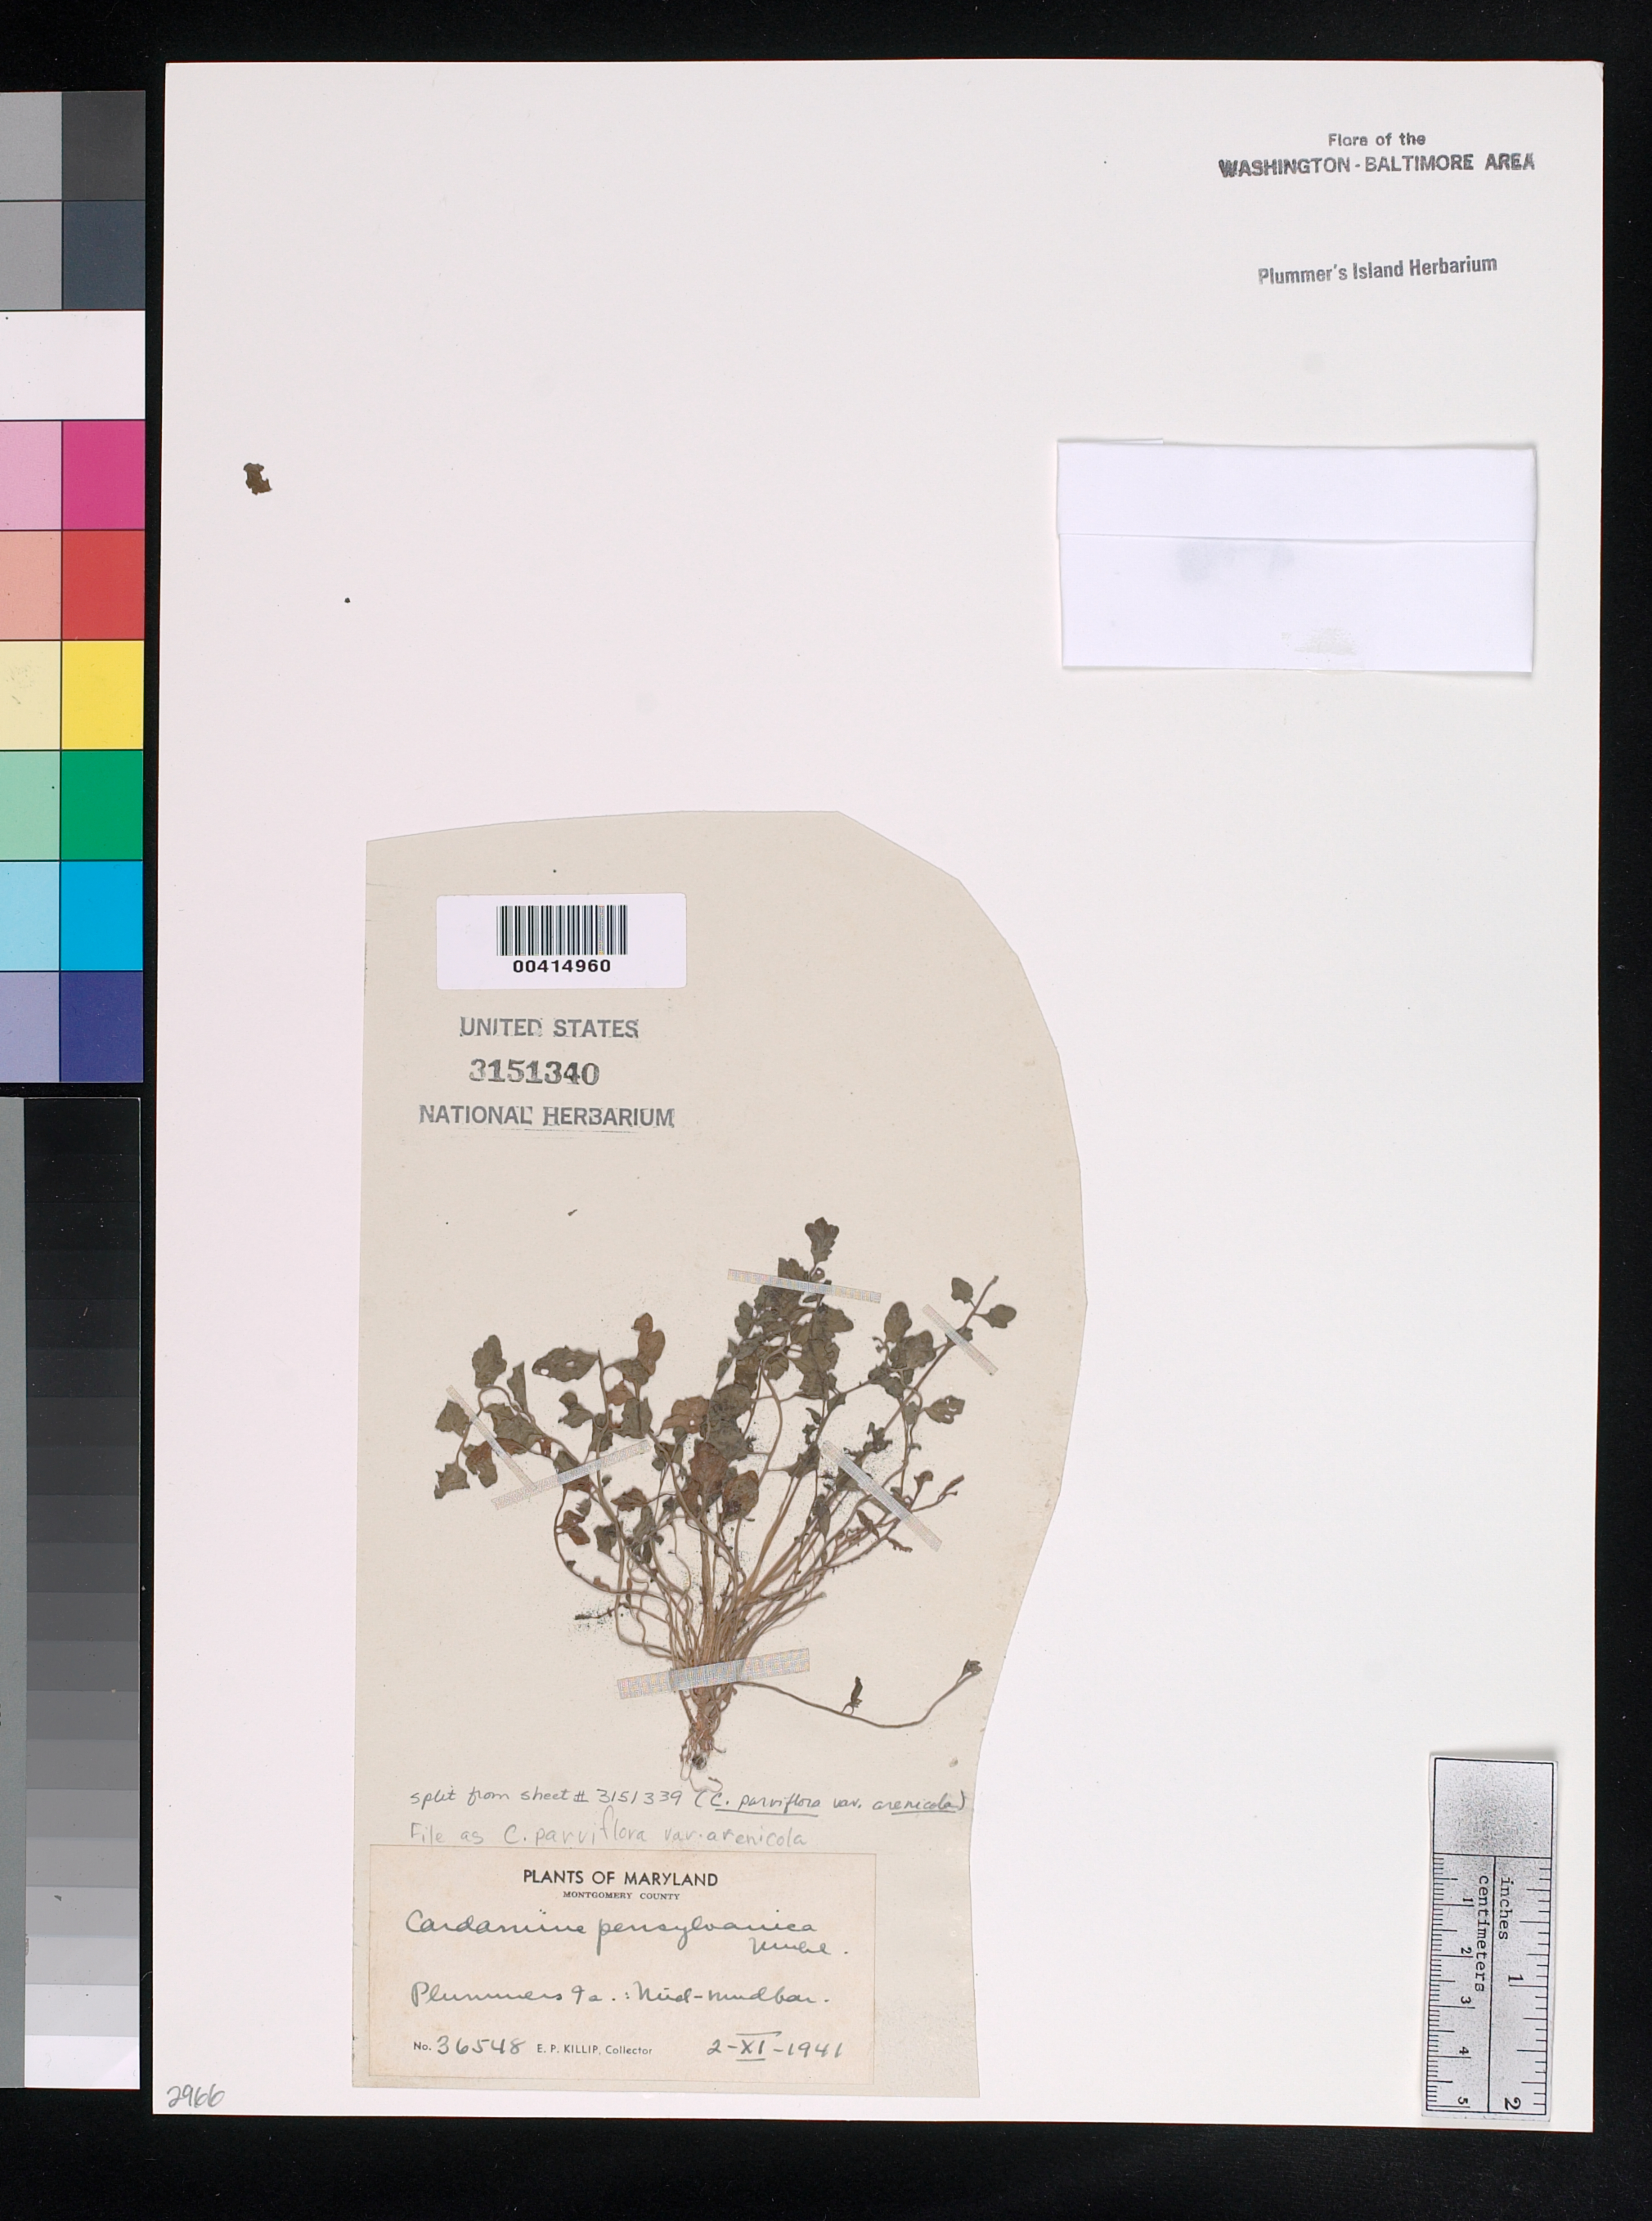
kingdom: Plantae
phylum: Tracheophyta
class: Magnoliopsida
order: Brassicales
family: Brassicaceae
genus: Cardamine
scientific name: Cardamine pensylvanica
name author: Muhl. ex Willd.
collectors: E. P. Killip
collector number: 36548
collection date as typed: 02 Sep 1941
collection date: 1941-09-02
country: United States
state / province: Maryland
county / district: Montgomery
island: Plummers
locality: Plummer's Island; Mid-mudbar C. & O. Canal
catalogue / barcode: US 3151340